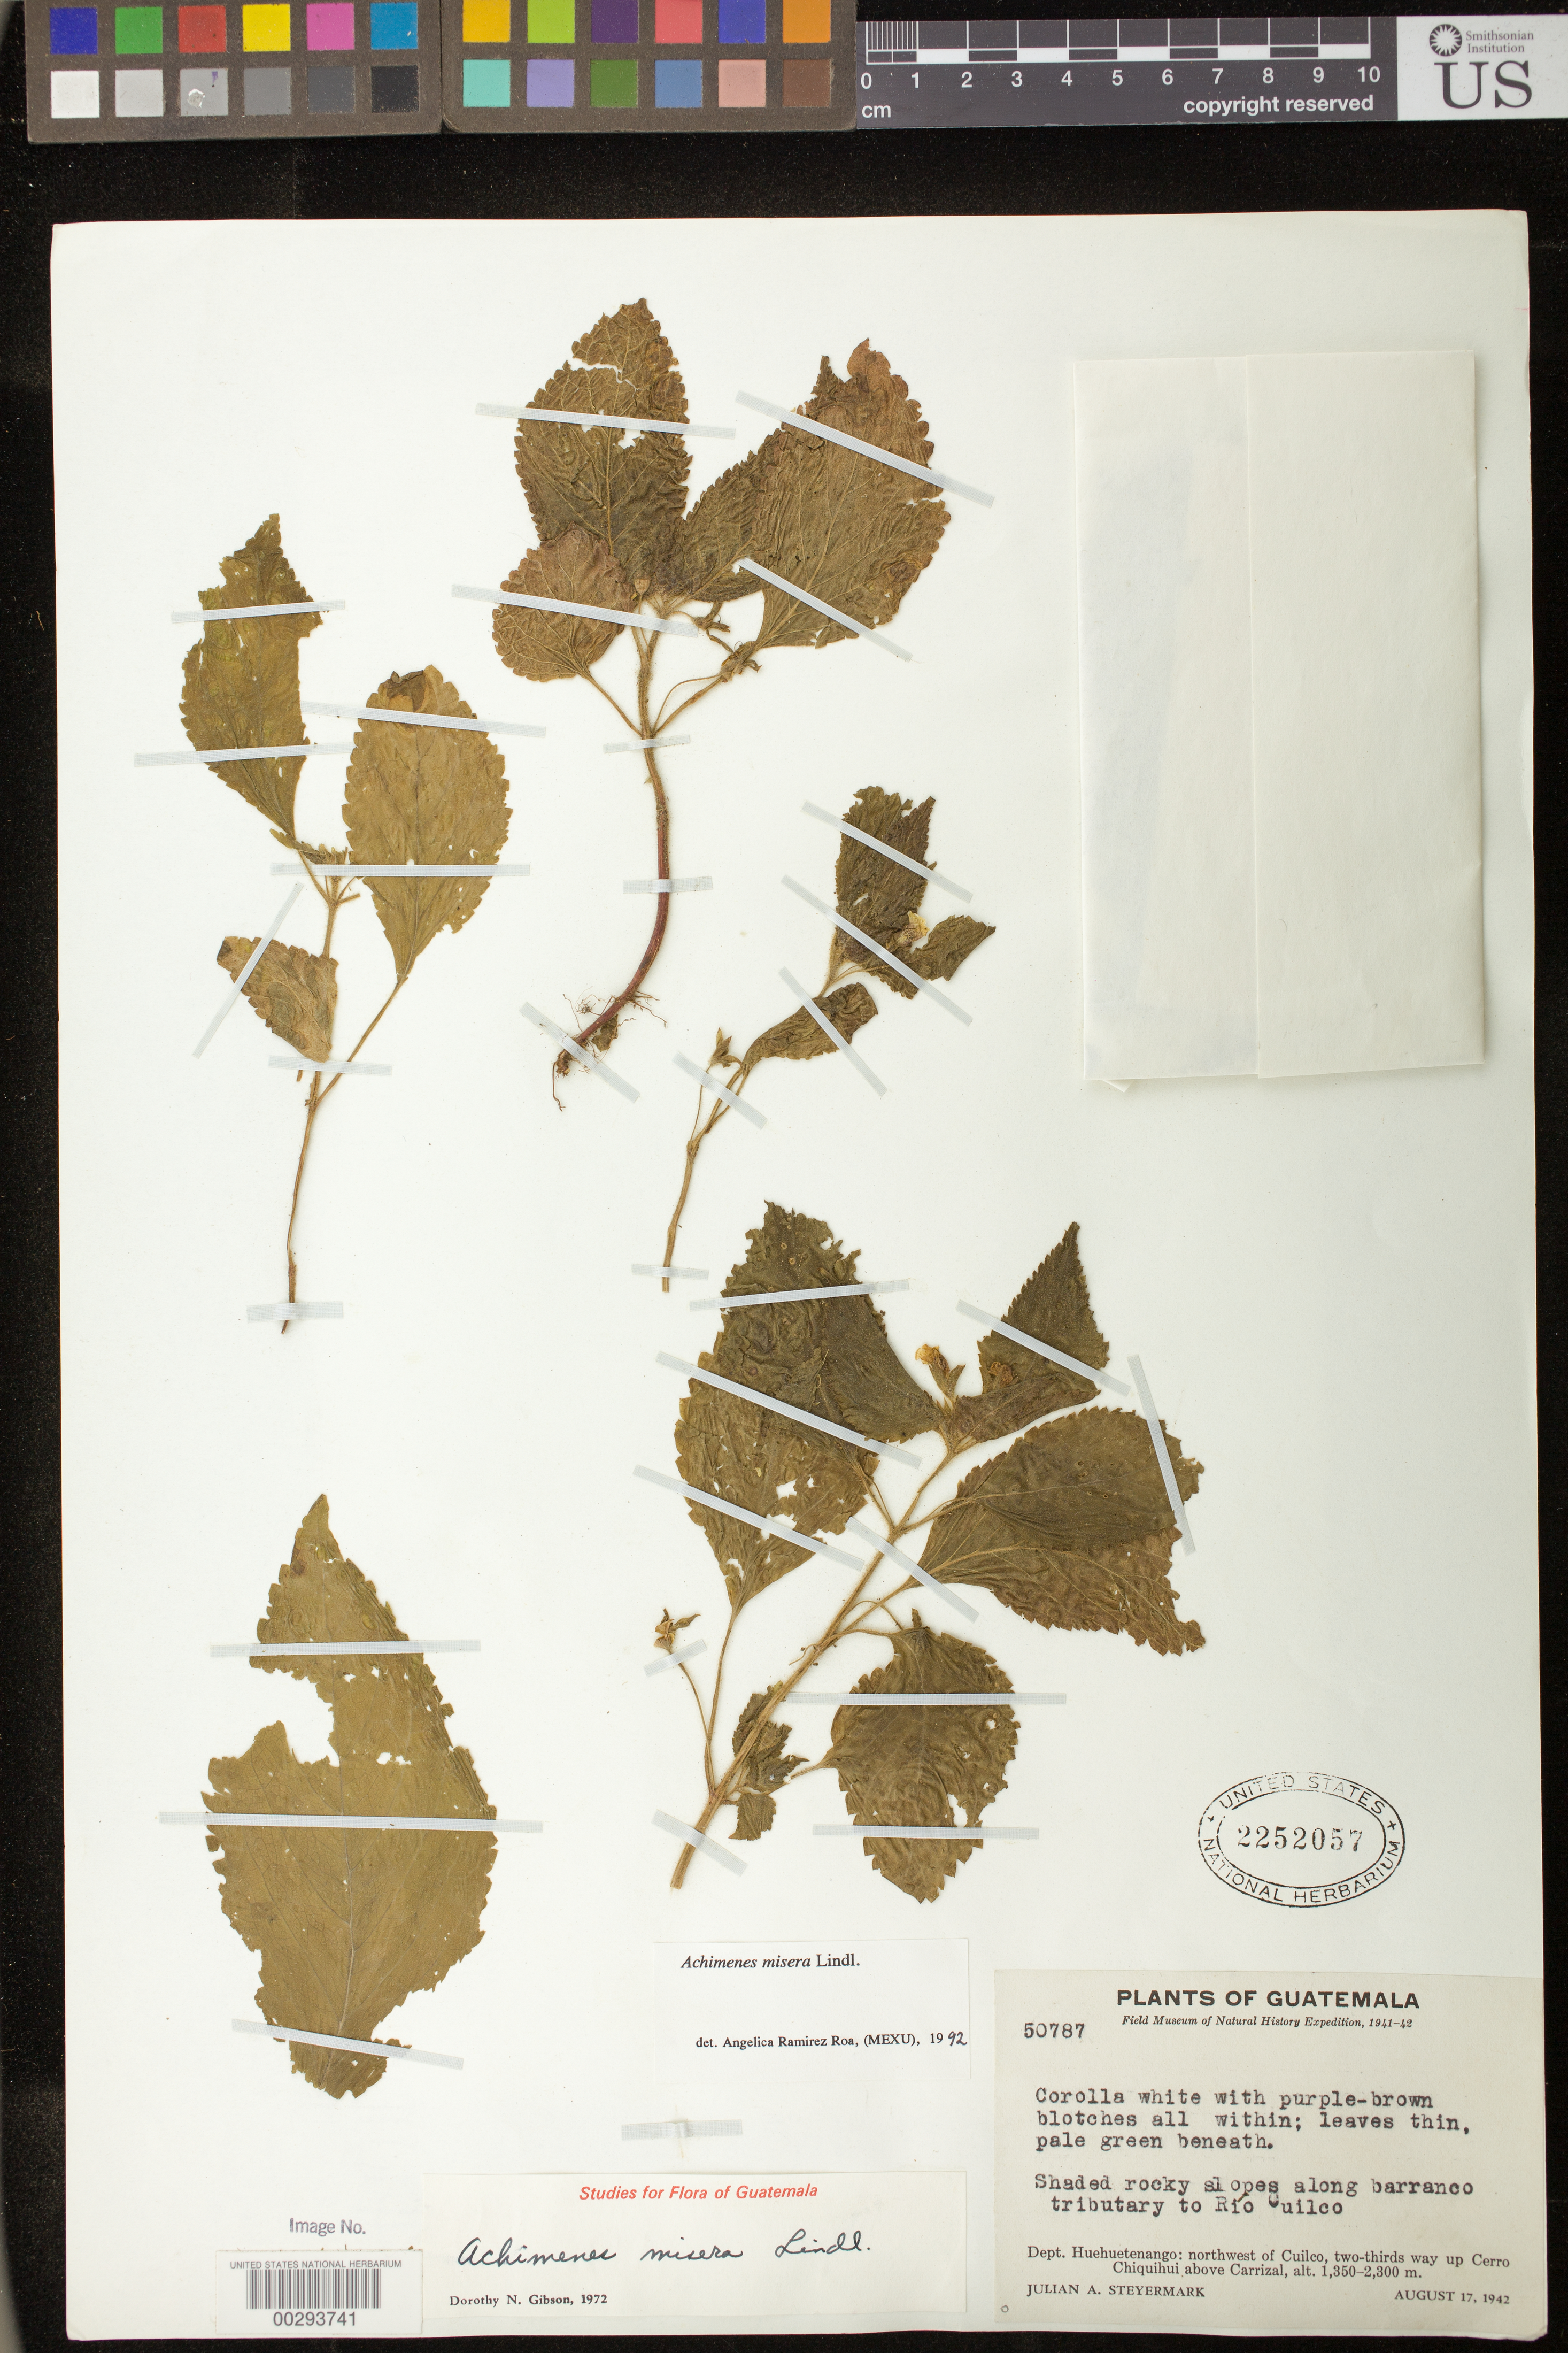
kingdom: Plantae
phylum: Tracheophyta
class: Magnoliopsida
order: Lamiales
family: Gesneriaceae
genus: Achimenes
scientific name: Achimenes misera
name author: Lindl.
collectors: J. Steyermark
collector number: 50787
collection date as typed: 17 Aug 1942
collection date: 1942-08-17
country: Guatemala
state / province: Huehuetenango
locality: NW of Cuilco, 2/3 way up Cerro Chiquihui above Carrizal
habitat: Shaded rocky slopes along barranco tributary to rio cuilco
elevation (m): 1350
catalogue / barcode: US 2252057